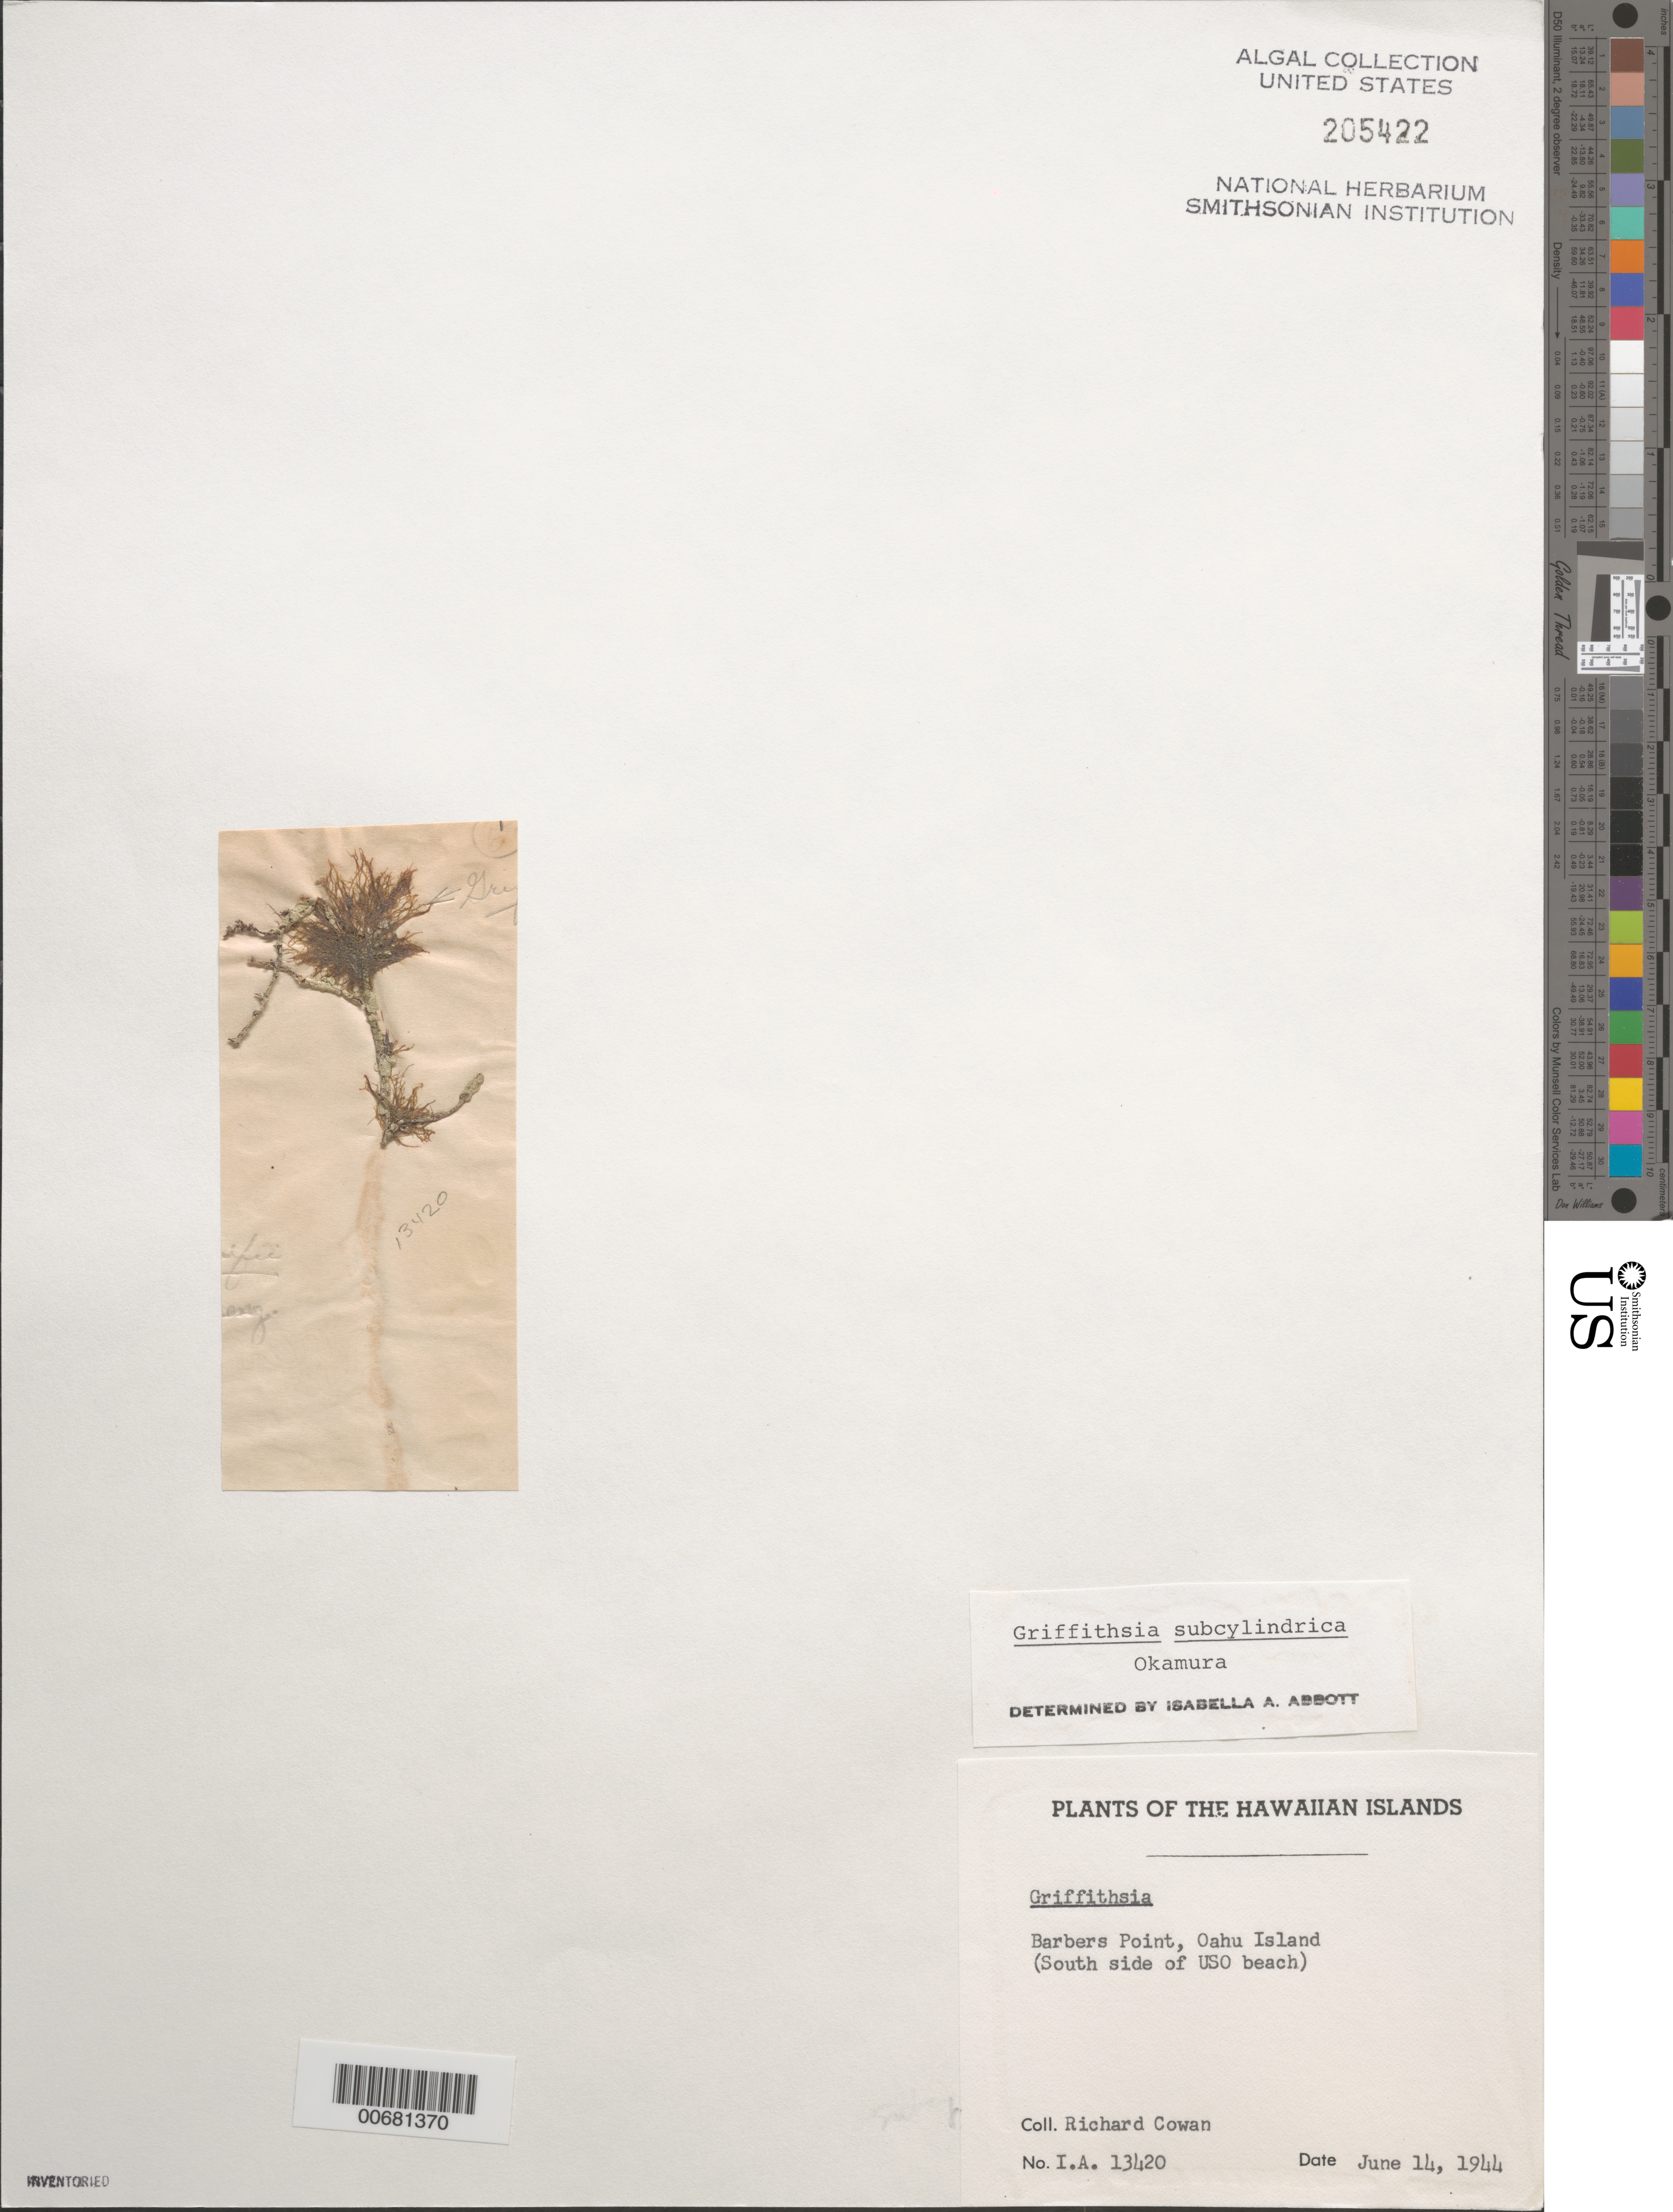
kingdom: Plantae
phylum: Rhodophyta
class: Florideophyceae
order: Ceramiales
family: Wrangeliaceae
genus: Griffithsia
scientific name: Griffithsia subcylindrica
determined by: Abbott, Isabella A.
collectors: R. S. Cowan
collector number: IAA 13420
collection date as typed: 14 Jun 1944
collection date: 1944-06-14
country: United States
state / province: Hawaii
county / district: Honolulu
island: Oahu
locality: Barbers Point, south side of U.S.O. beach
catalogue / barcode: US 205422